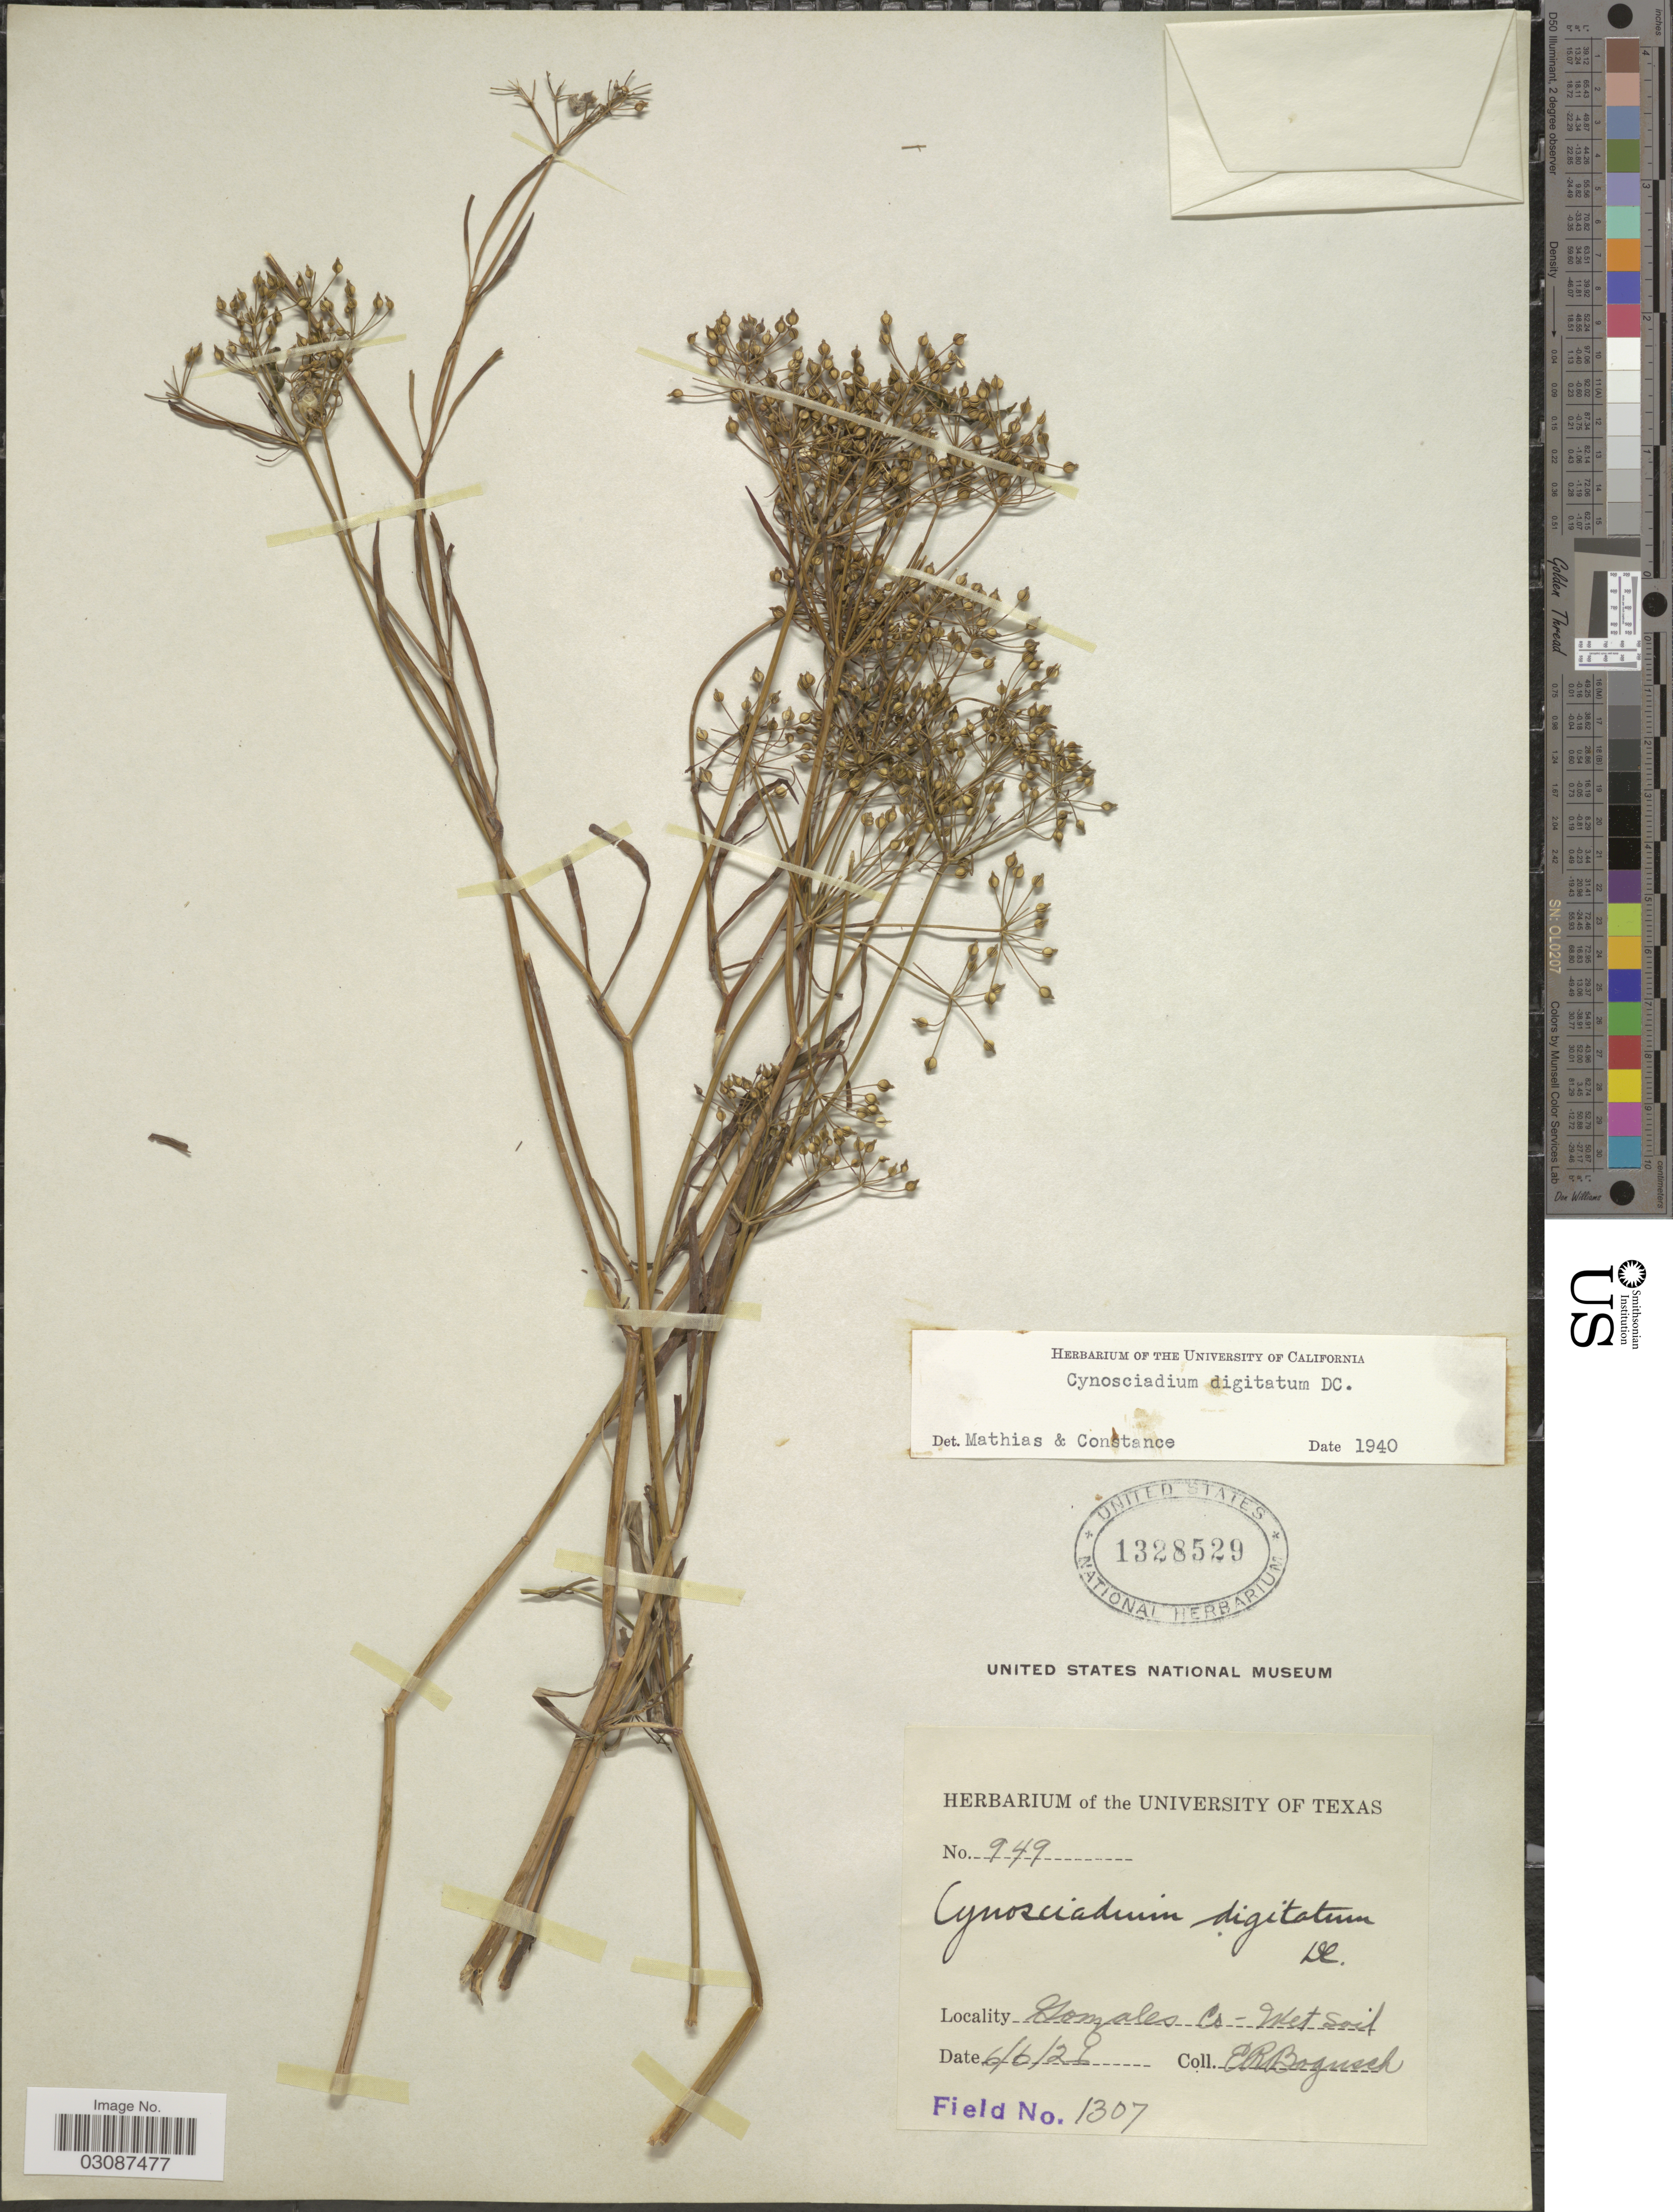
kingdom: Plantae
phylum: Tracheophyta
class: Magnoliopsida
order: Apiales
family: Apiaceae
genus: Cynosciadium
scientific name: Cynosciadium digitatum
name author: DC.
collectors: E. Bogusch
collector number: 949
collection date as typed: Transcribed d/m/y: 6/6/26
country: United States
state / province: Texas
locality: Gomales Co.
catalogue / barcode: US 1328529